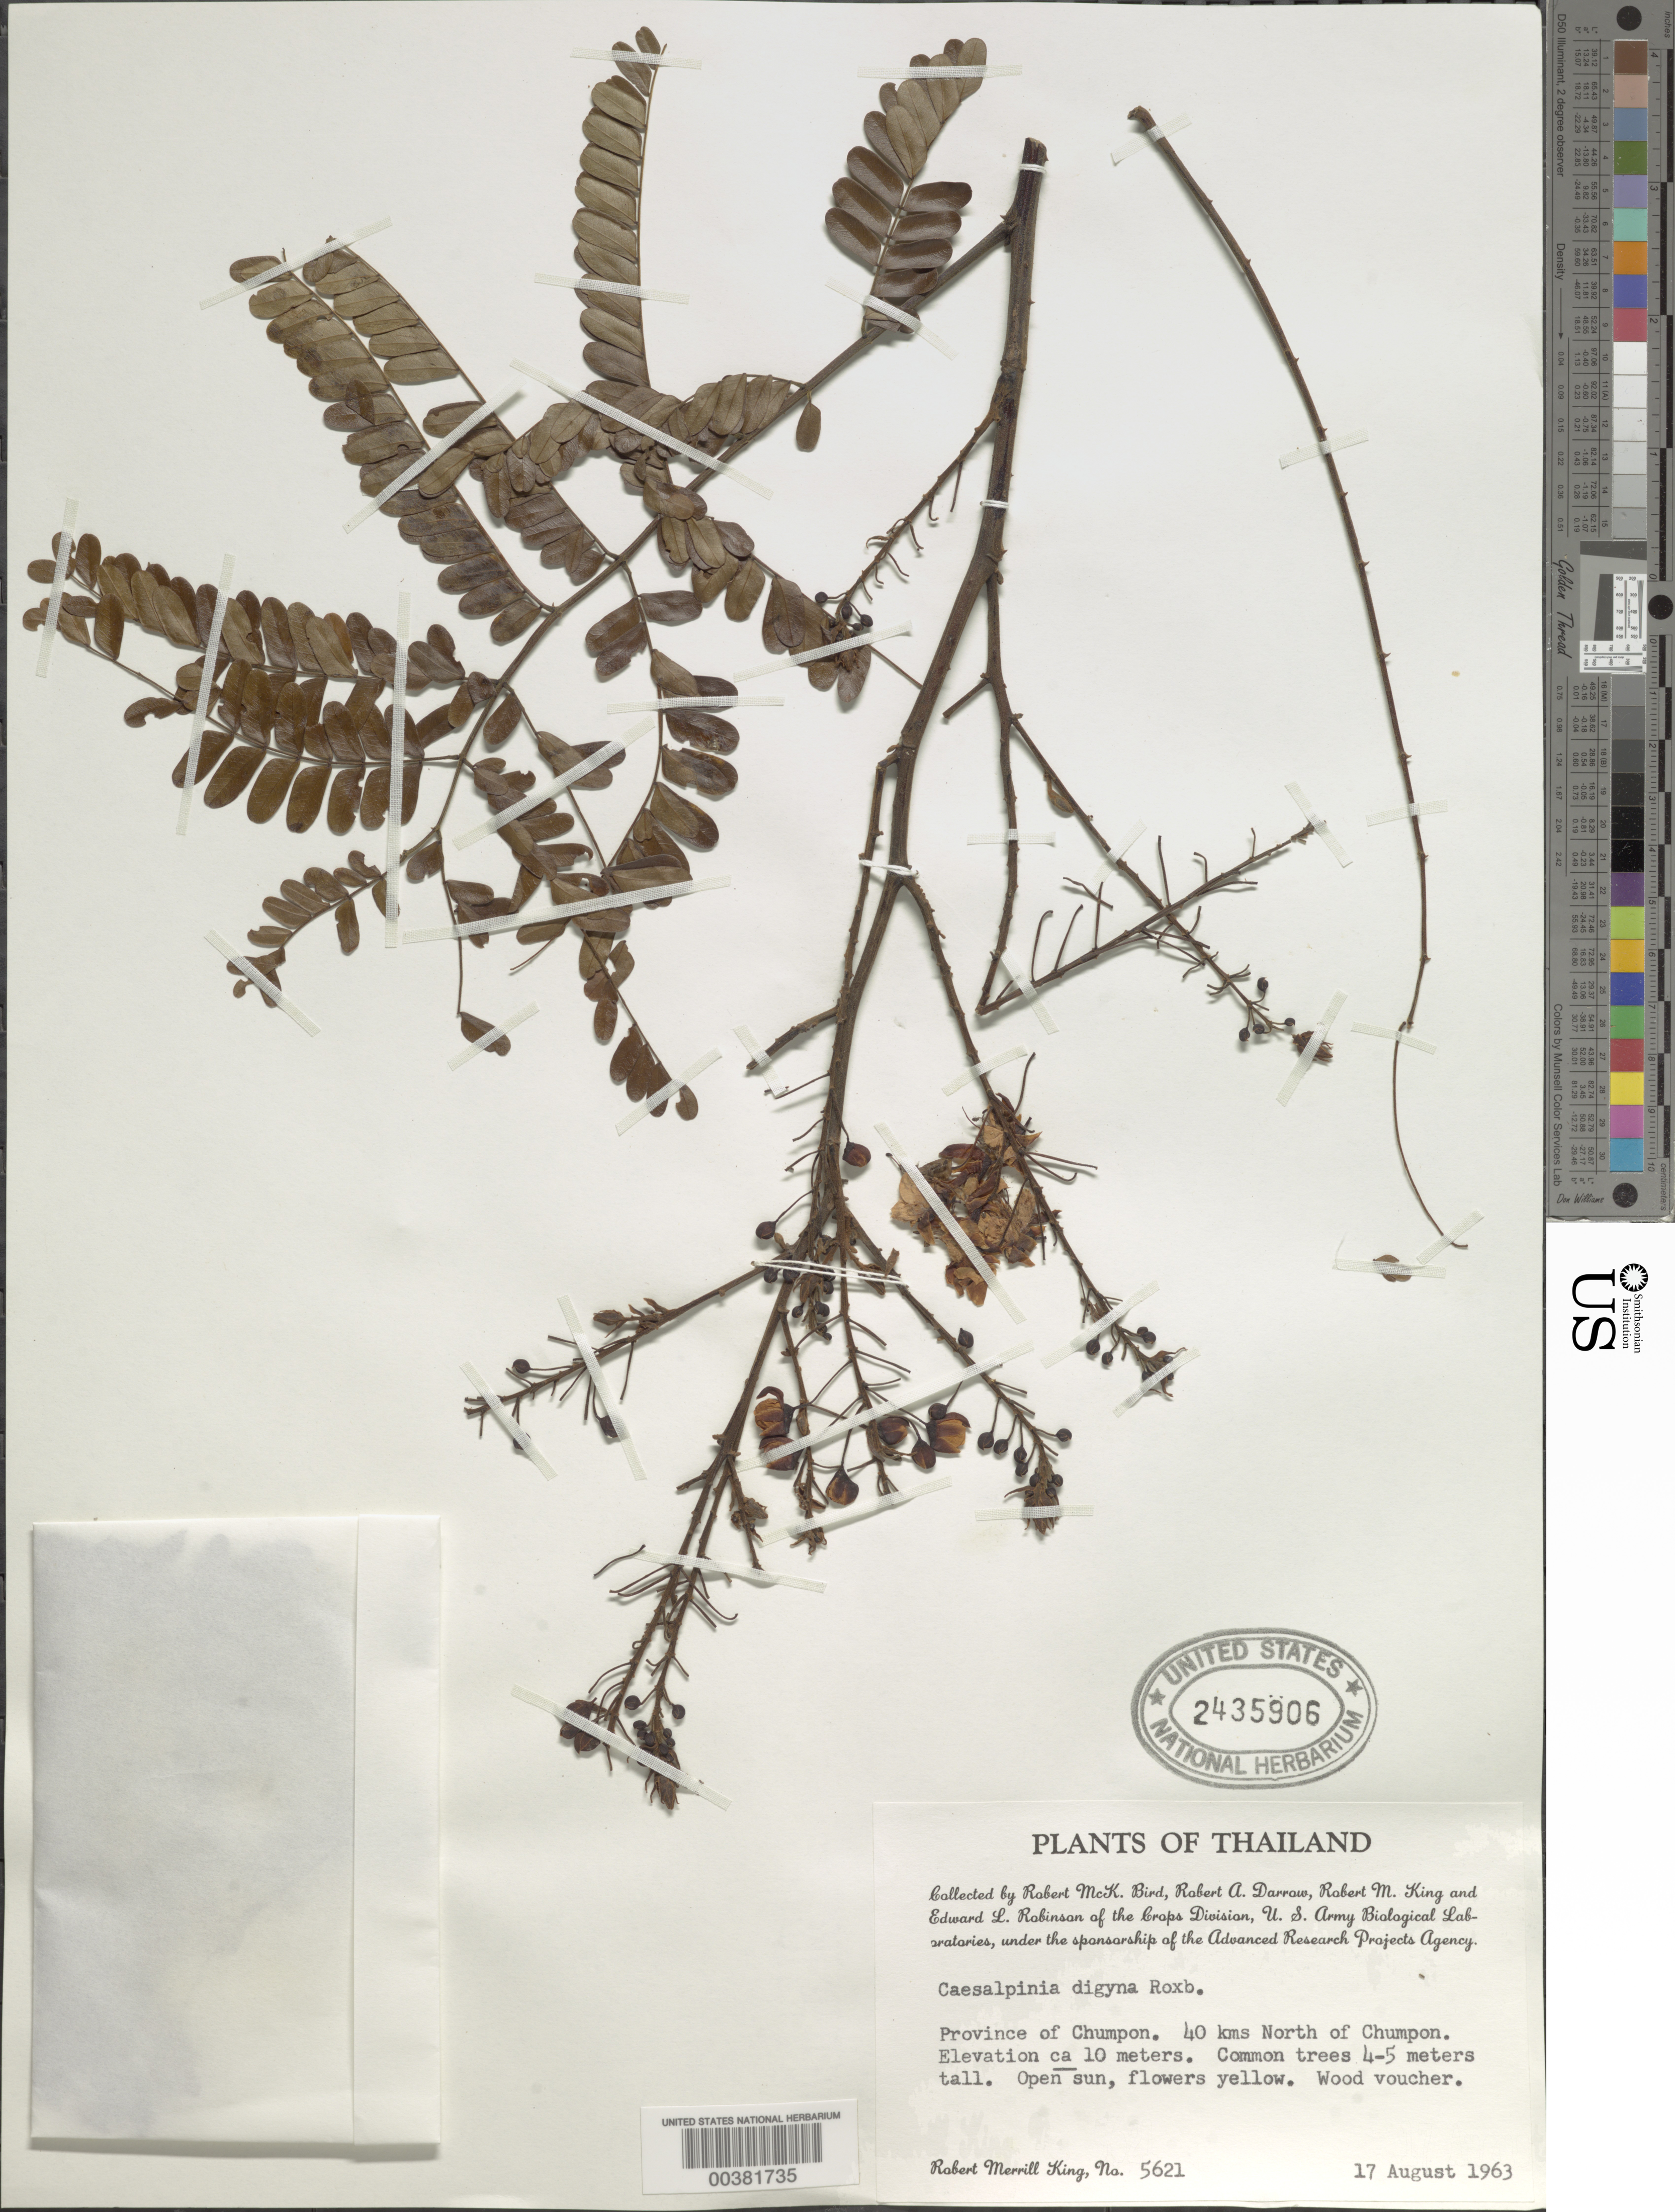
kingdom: Plantae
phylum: Tracheophyta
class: Magnoliopsida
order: Fabales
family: Fabaceae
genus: Biancaea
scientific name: Biancaea sappan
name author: (L.) Tod.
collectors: R. M. Bird, R. A. Darrow, R. M. King & E. L. Robinson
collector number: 5621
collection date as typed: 17 Aug 1963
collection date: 1963-08-17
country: Thailand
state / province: Chumpon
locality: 40 km n of chumpon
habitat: Open sun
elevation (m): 10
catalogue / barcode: US 2435906